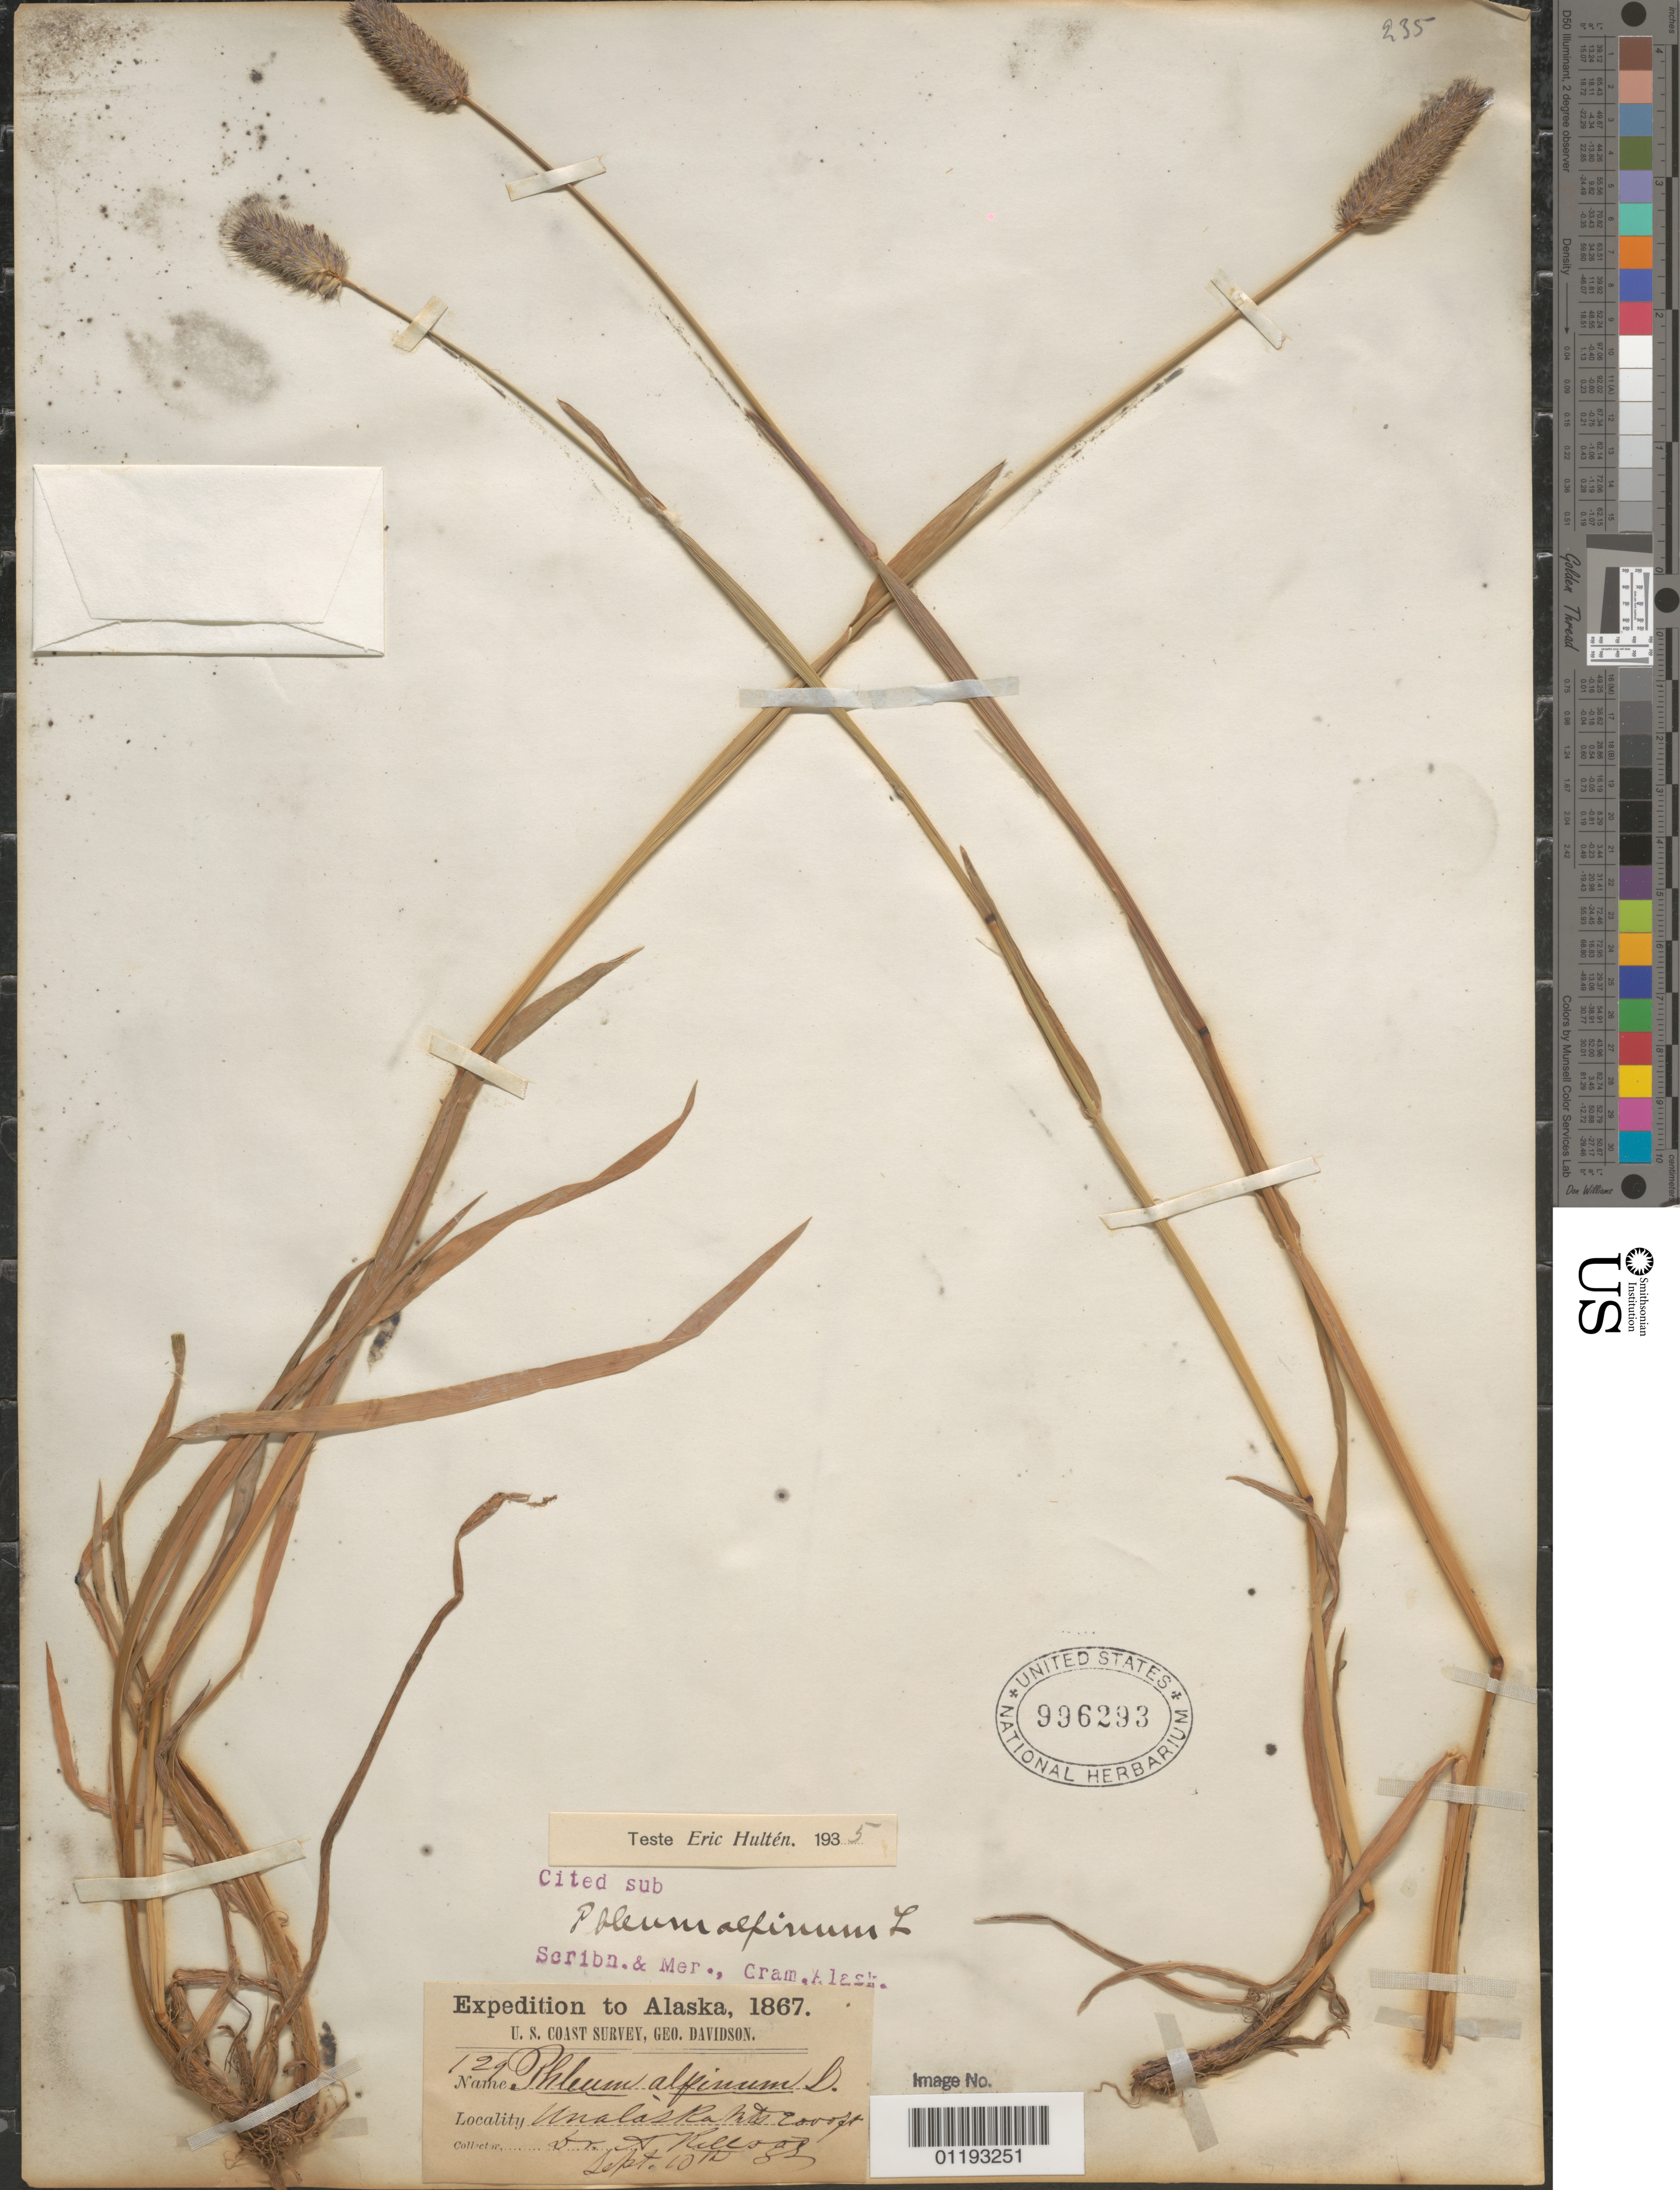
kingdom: Plantae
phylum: Tracheophyta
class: Liliopsida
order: Poales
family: Poaceae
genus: Phleum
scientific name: Phleum alpinum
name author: L.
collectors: A. Kellogg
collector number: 129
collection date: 1867-09-10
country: United States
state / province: Alaska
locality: Unalaska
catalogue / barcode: US 996293